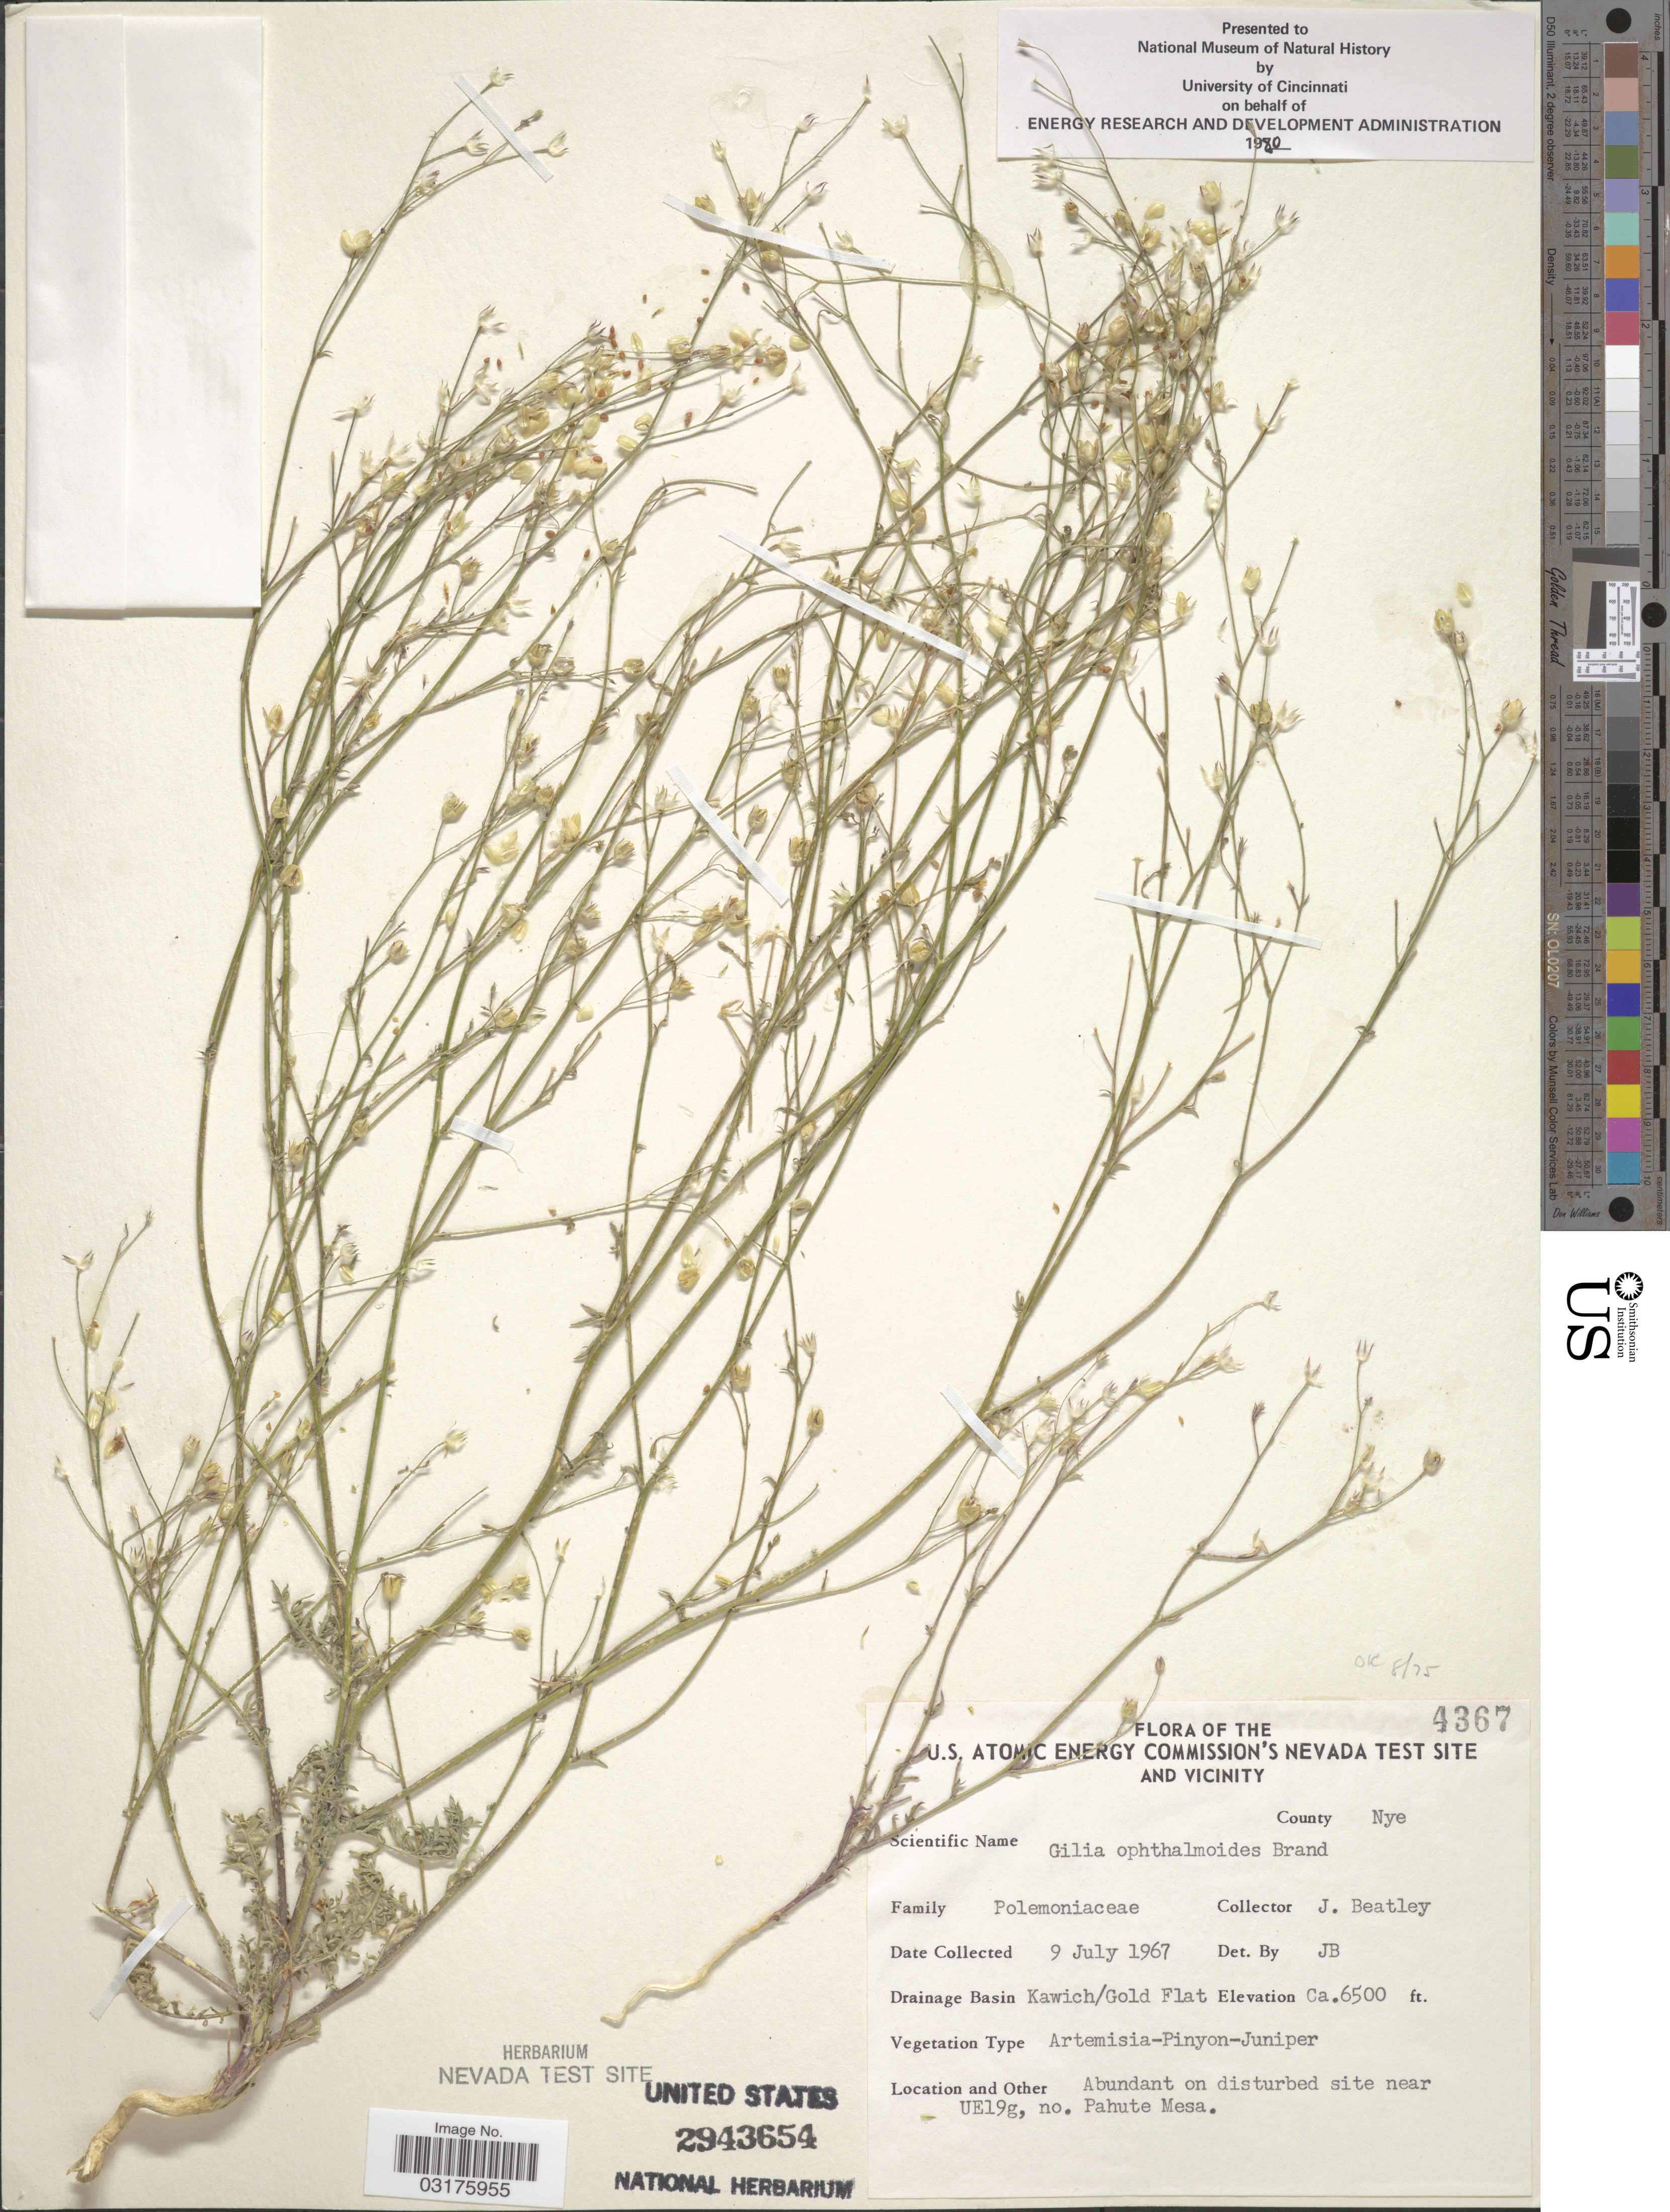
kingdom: Plantae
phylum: Tracheophyta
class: Magnoliopsida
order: Ericales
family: Polemoniaceae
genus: Gilia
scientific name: Gilia ophthalmoides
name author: Brand in Engl.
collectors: J. C. Beatley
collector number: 4367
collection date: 1967-07-09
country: United States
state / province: Nevada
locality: U.S. Atomic Energy Commission's Nevada Test Site and Vicinity, County Nye, Drainage Basin Kawich/Gold Flat, Abundant on disturbed site near UE19g, no. Pahute Mesa.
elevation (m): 1981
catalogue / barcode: US 2943654